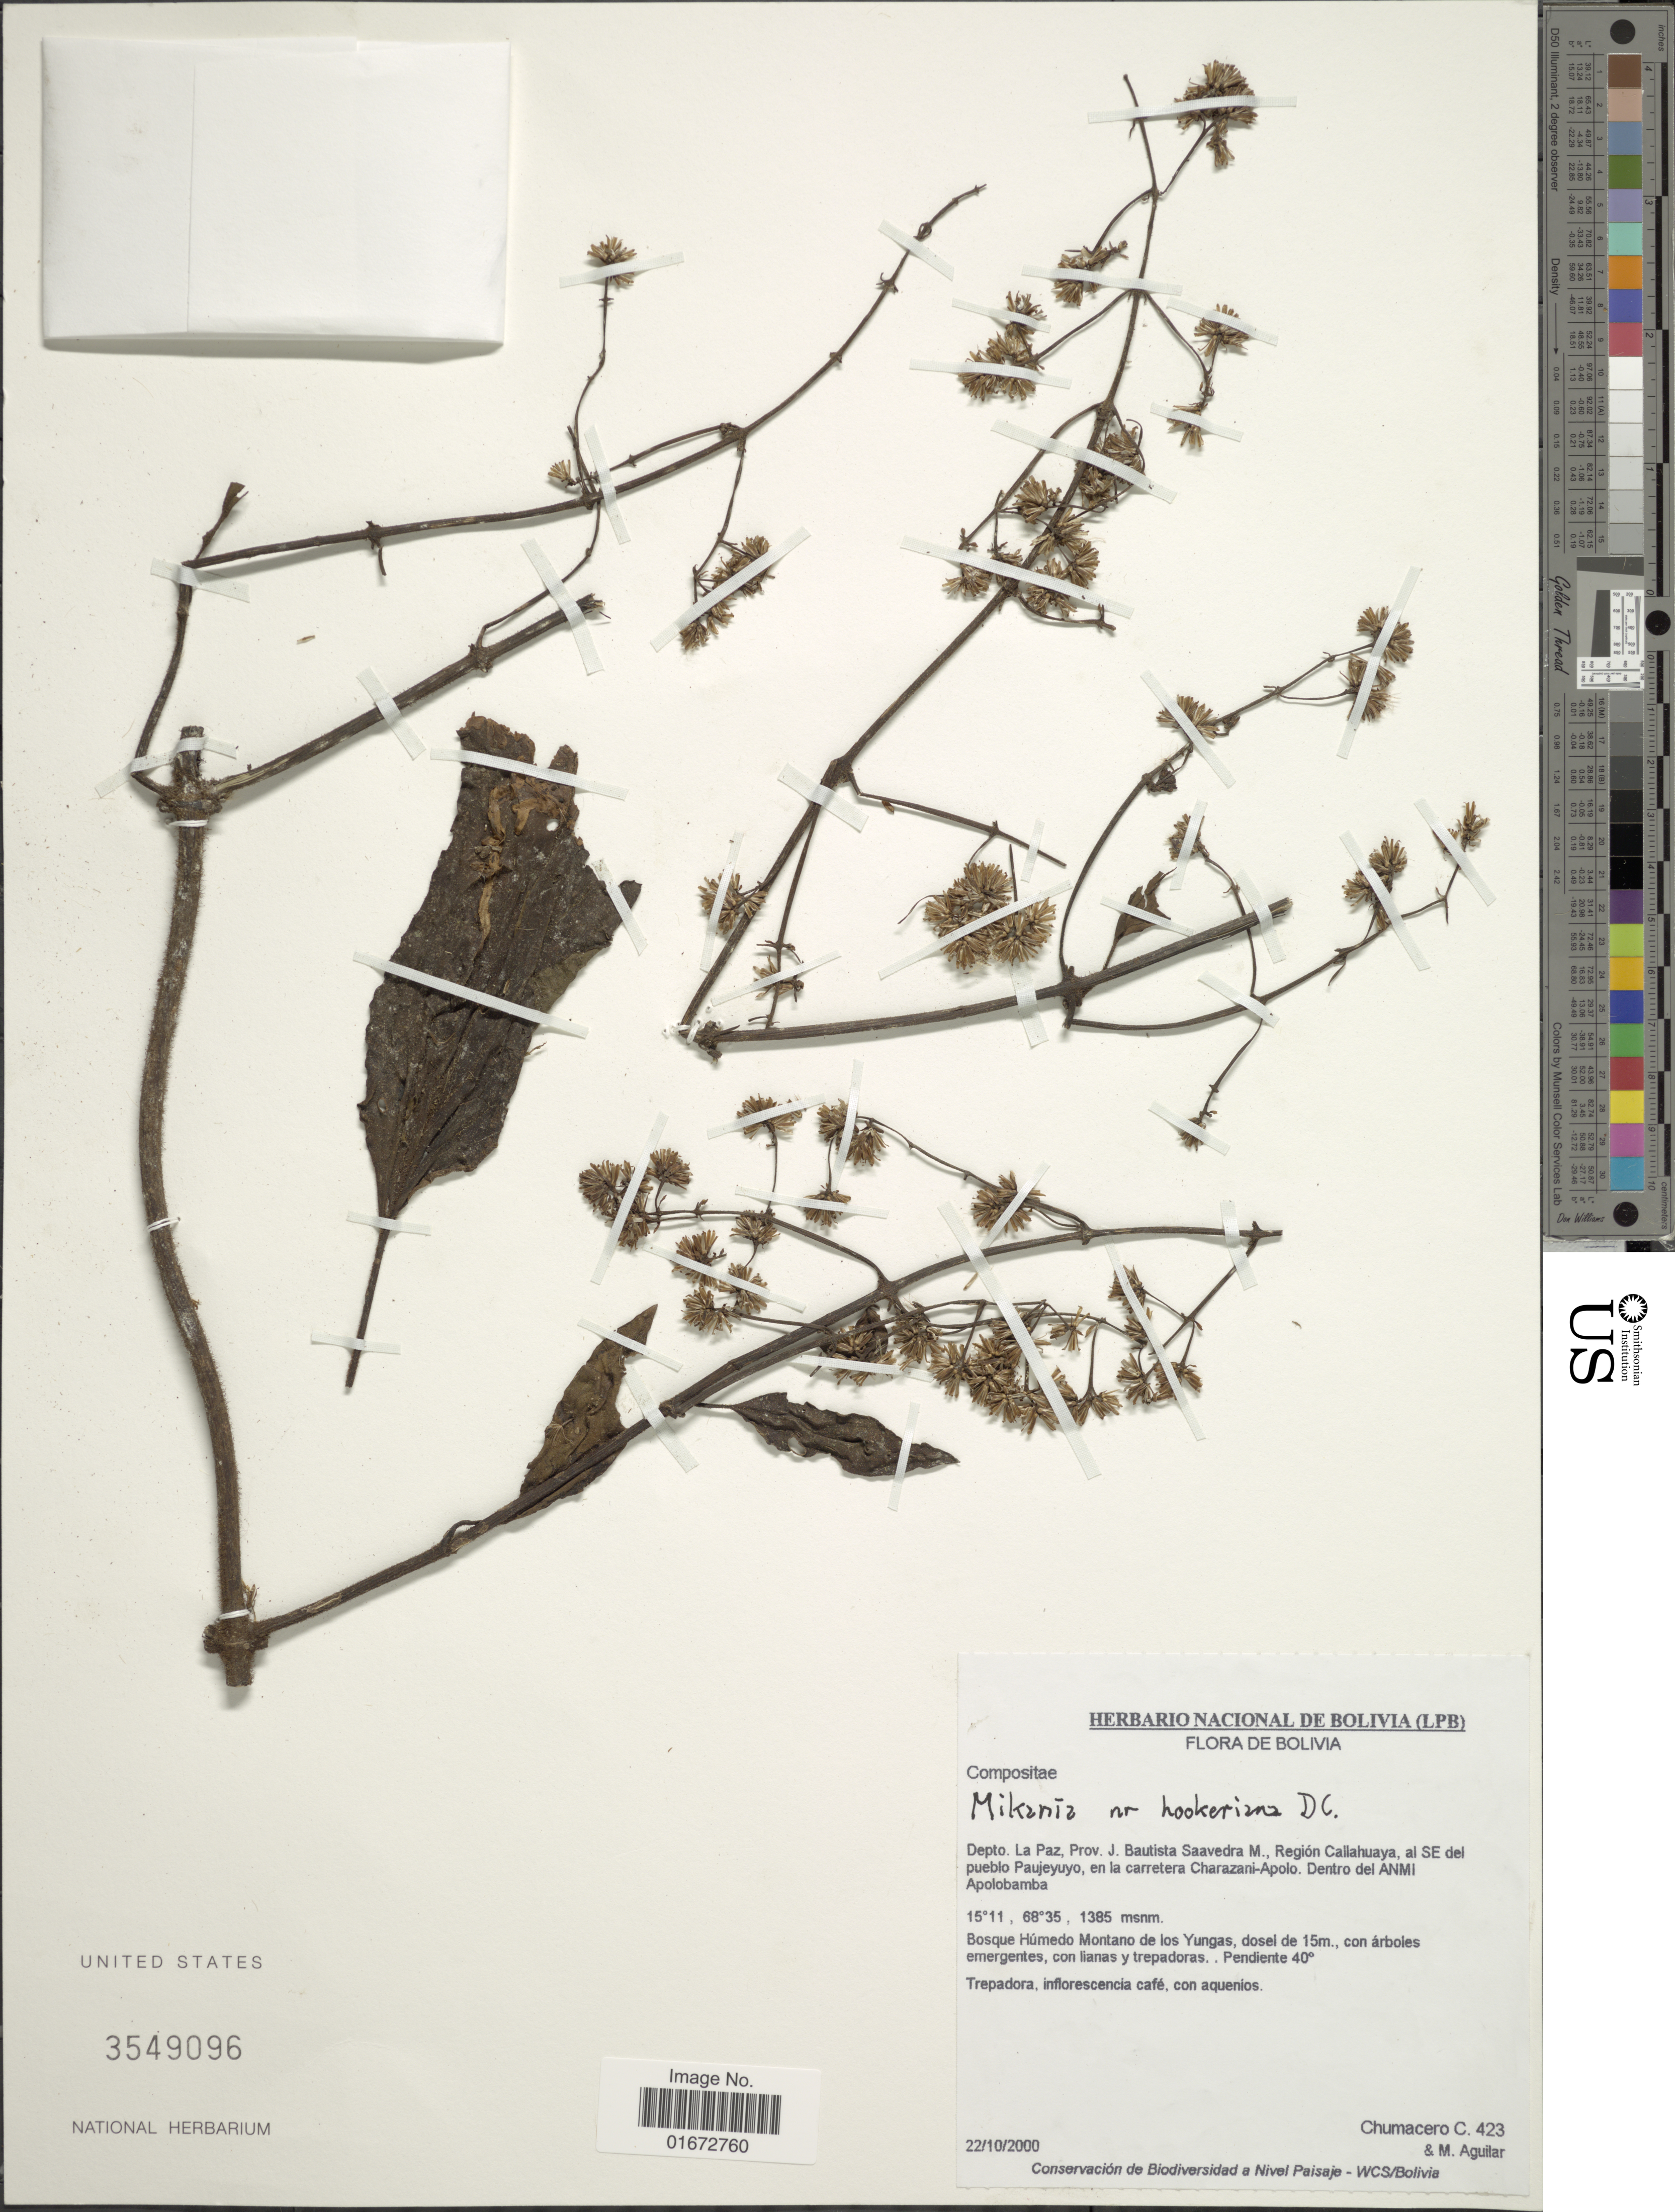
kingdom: Plantae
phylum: Tracheophyta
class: Magnoliopsida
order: Asterales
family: Asteraceae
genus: Mikania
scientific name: Mikania haenkeana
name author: DC.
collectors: C. Chumacero & M. Aguilar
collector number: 423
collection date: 2000-10-22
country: Bolivia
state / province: La Paz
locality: Depto. La Paz, Prov. J. Bautista Saavedra M., Región Callahuaya, al SE de pueblo Paujeyuyo, en la carretera Charazani-Apolo. Dentro del ANMI Apolobamba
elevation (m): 1385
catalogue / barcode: US 3549096